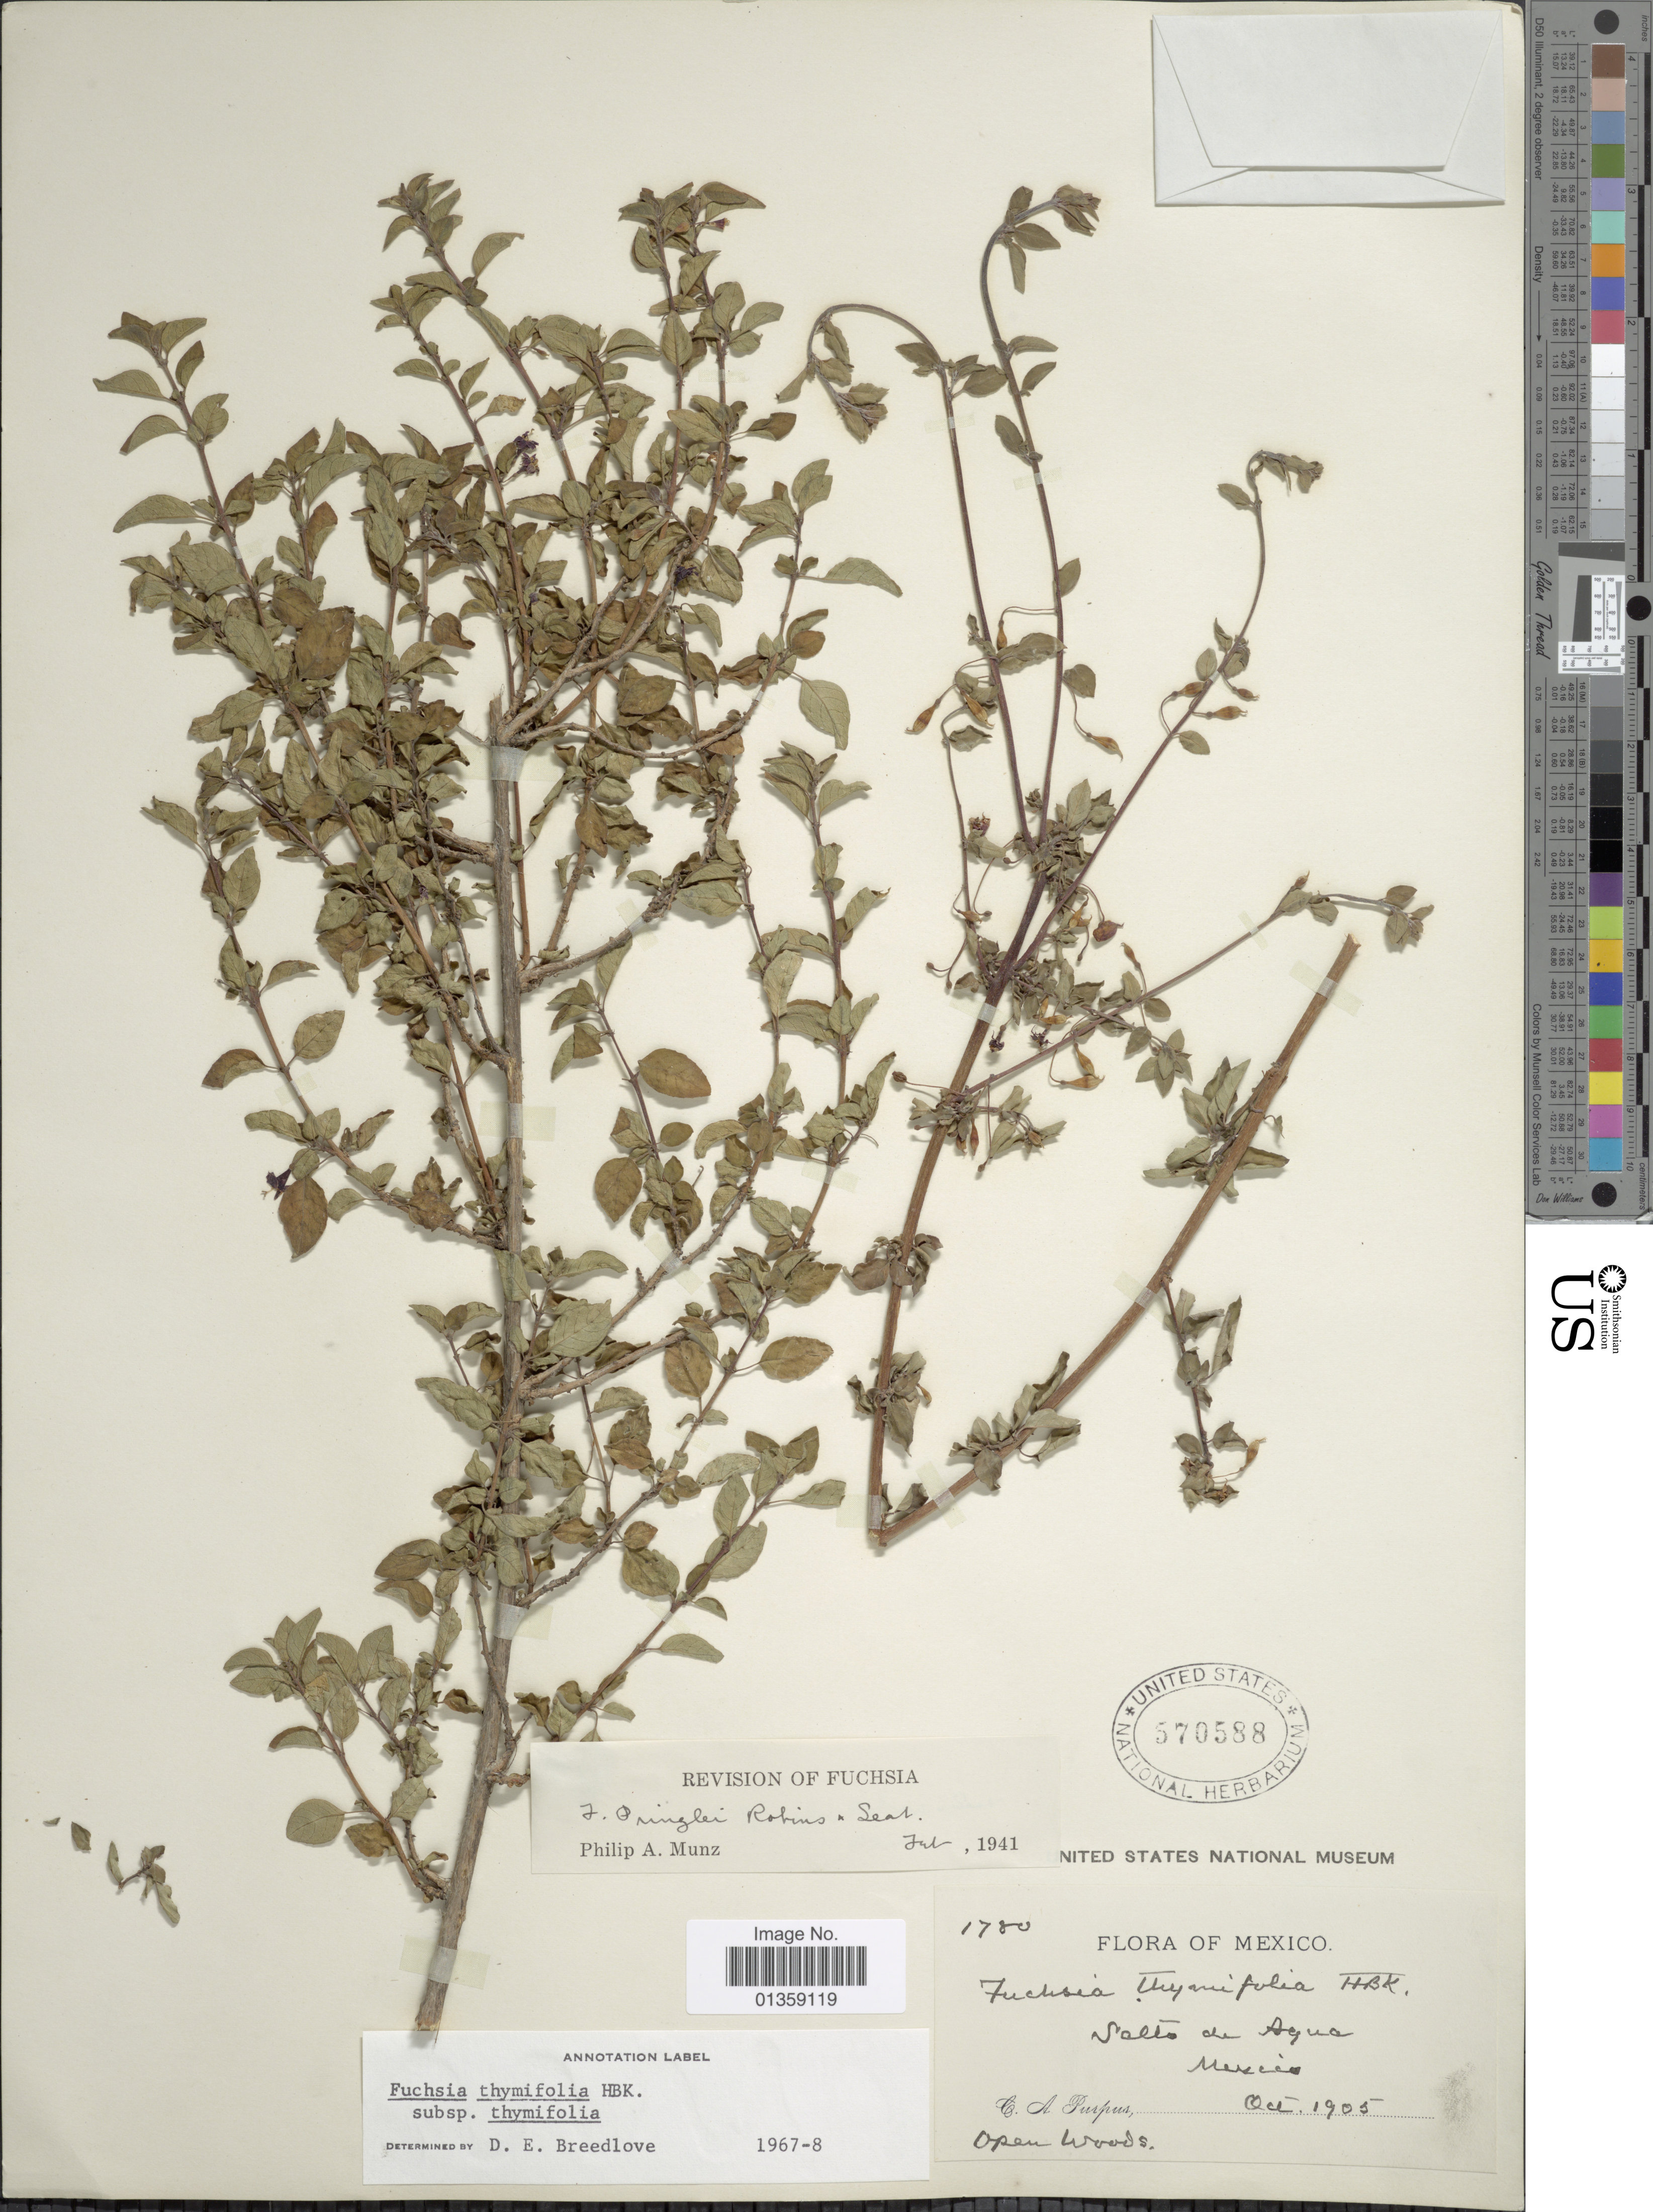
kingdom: Plantae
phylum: Tracheophyta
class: Magnoliopsida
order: Myrtales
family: Onagraceae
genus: Fuchsia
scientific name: Fuchsia thymifolia subsp. thymifolia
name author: Kunth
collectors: C. A. Purpus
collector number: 1780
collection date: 1905-10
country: Mexico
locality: Salto de Agua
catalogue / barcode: US 570588